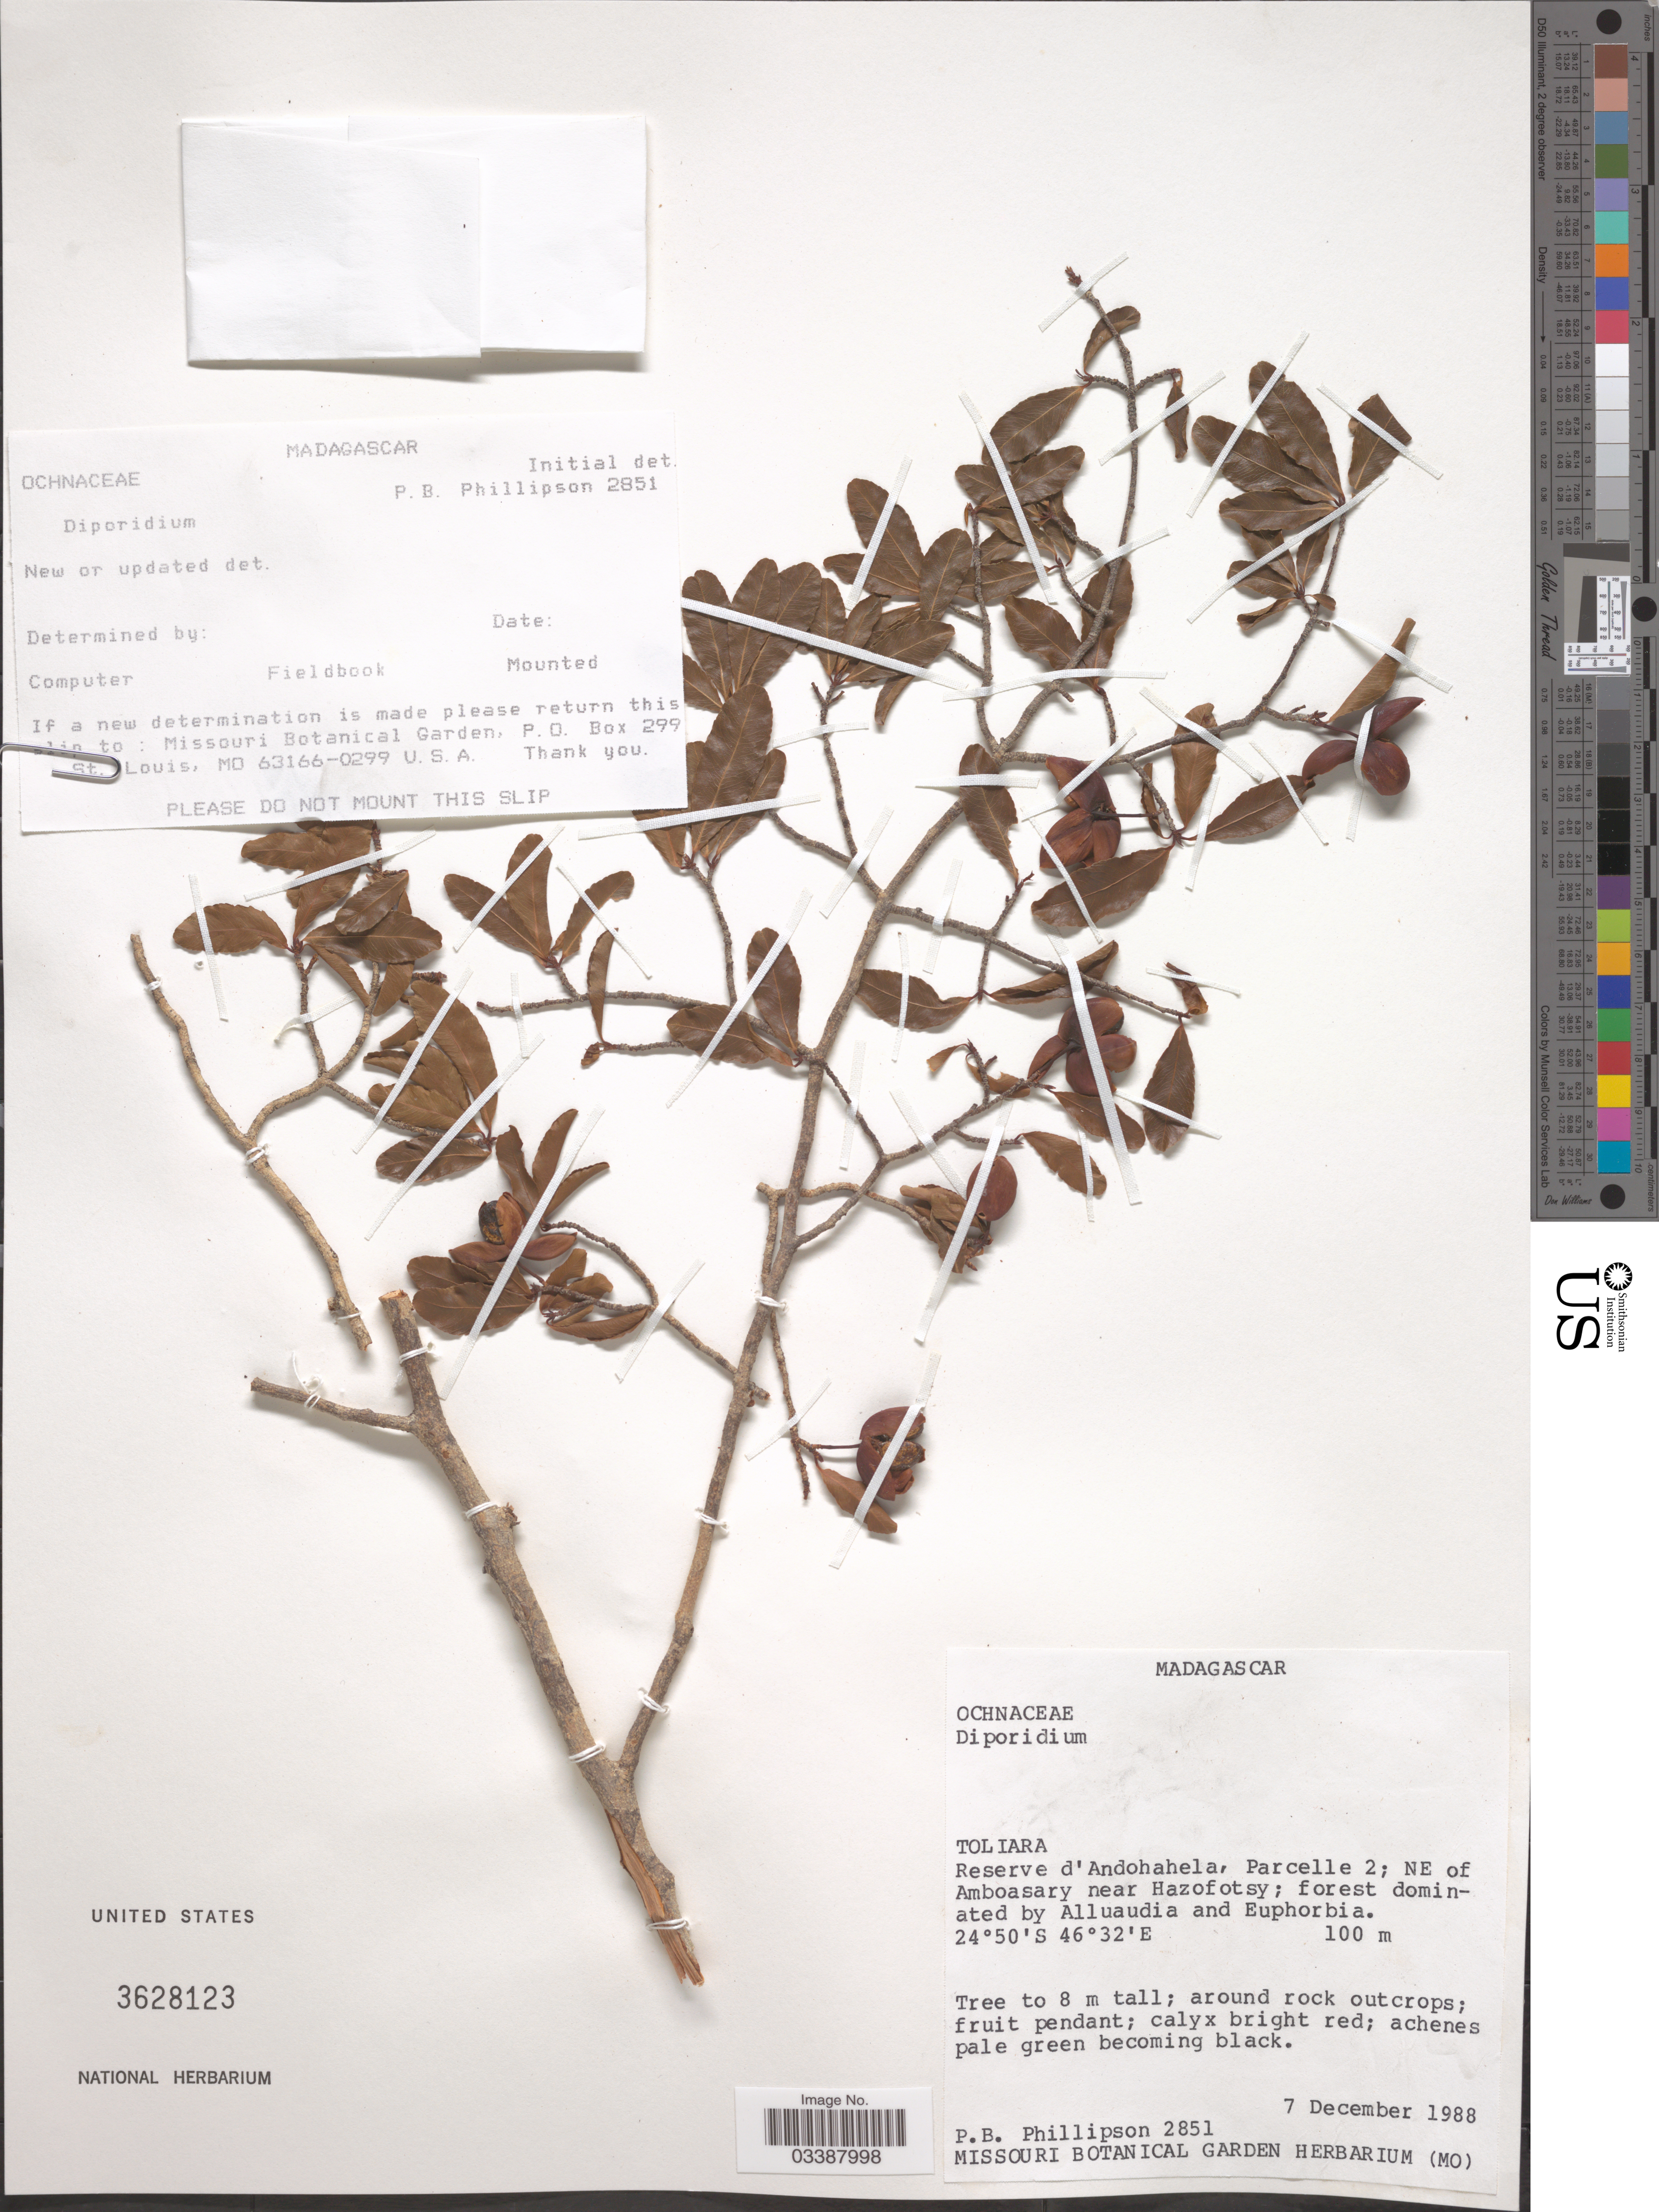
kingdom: Plantae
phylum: Tracheophyta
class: Magnoliopsida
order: Malpighiales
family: Ochnaceae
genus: Ochna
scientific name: Ochna sp.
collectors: P. B. Phillipson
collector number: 2851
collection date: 1988-12-07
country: Madagascar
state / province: Anosy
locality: Reserve d'Andohahela, Parcelle 2; NE of Amboasary near Hazofotsy.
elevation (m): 100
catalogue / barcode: US 3628123